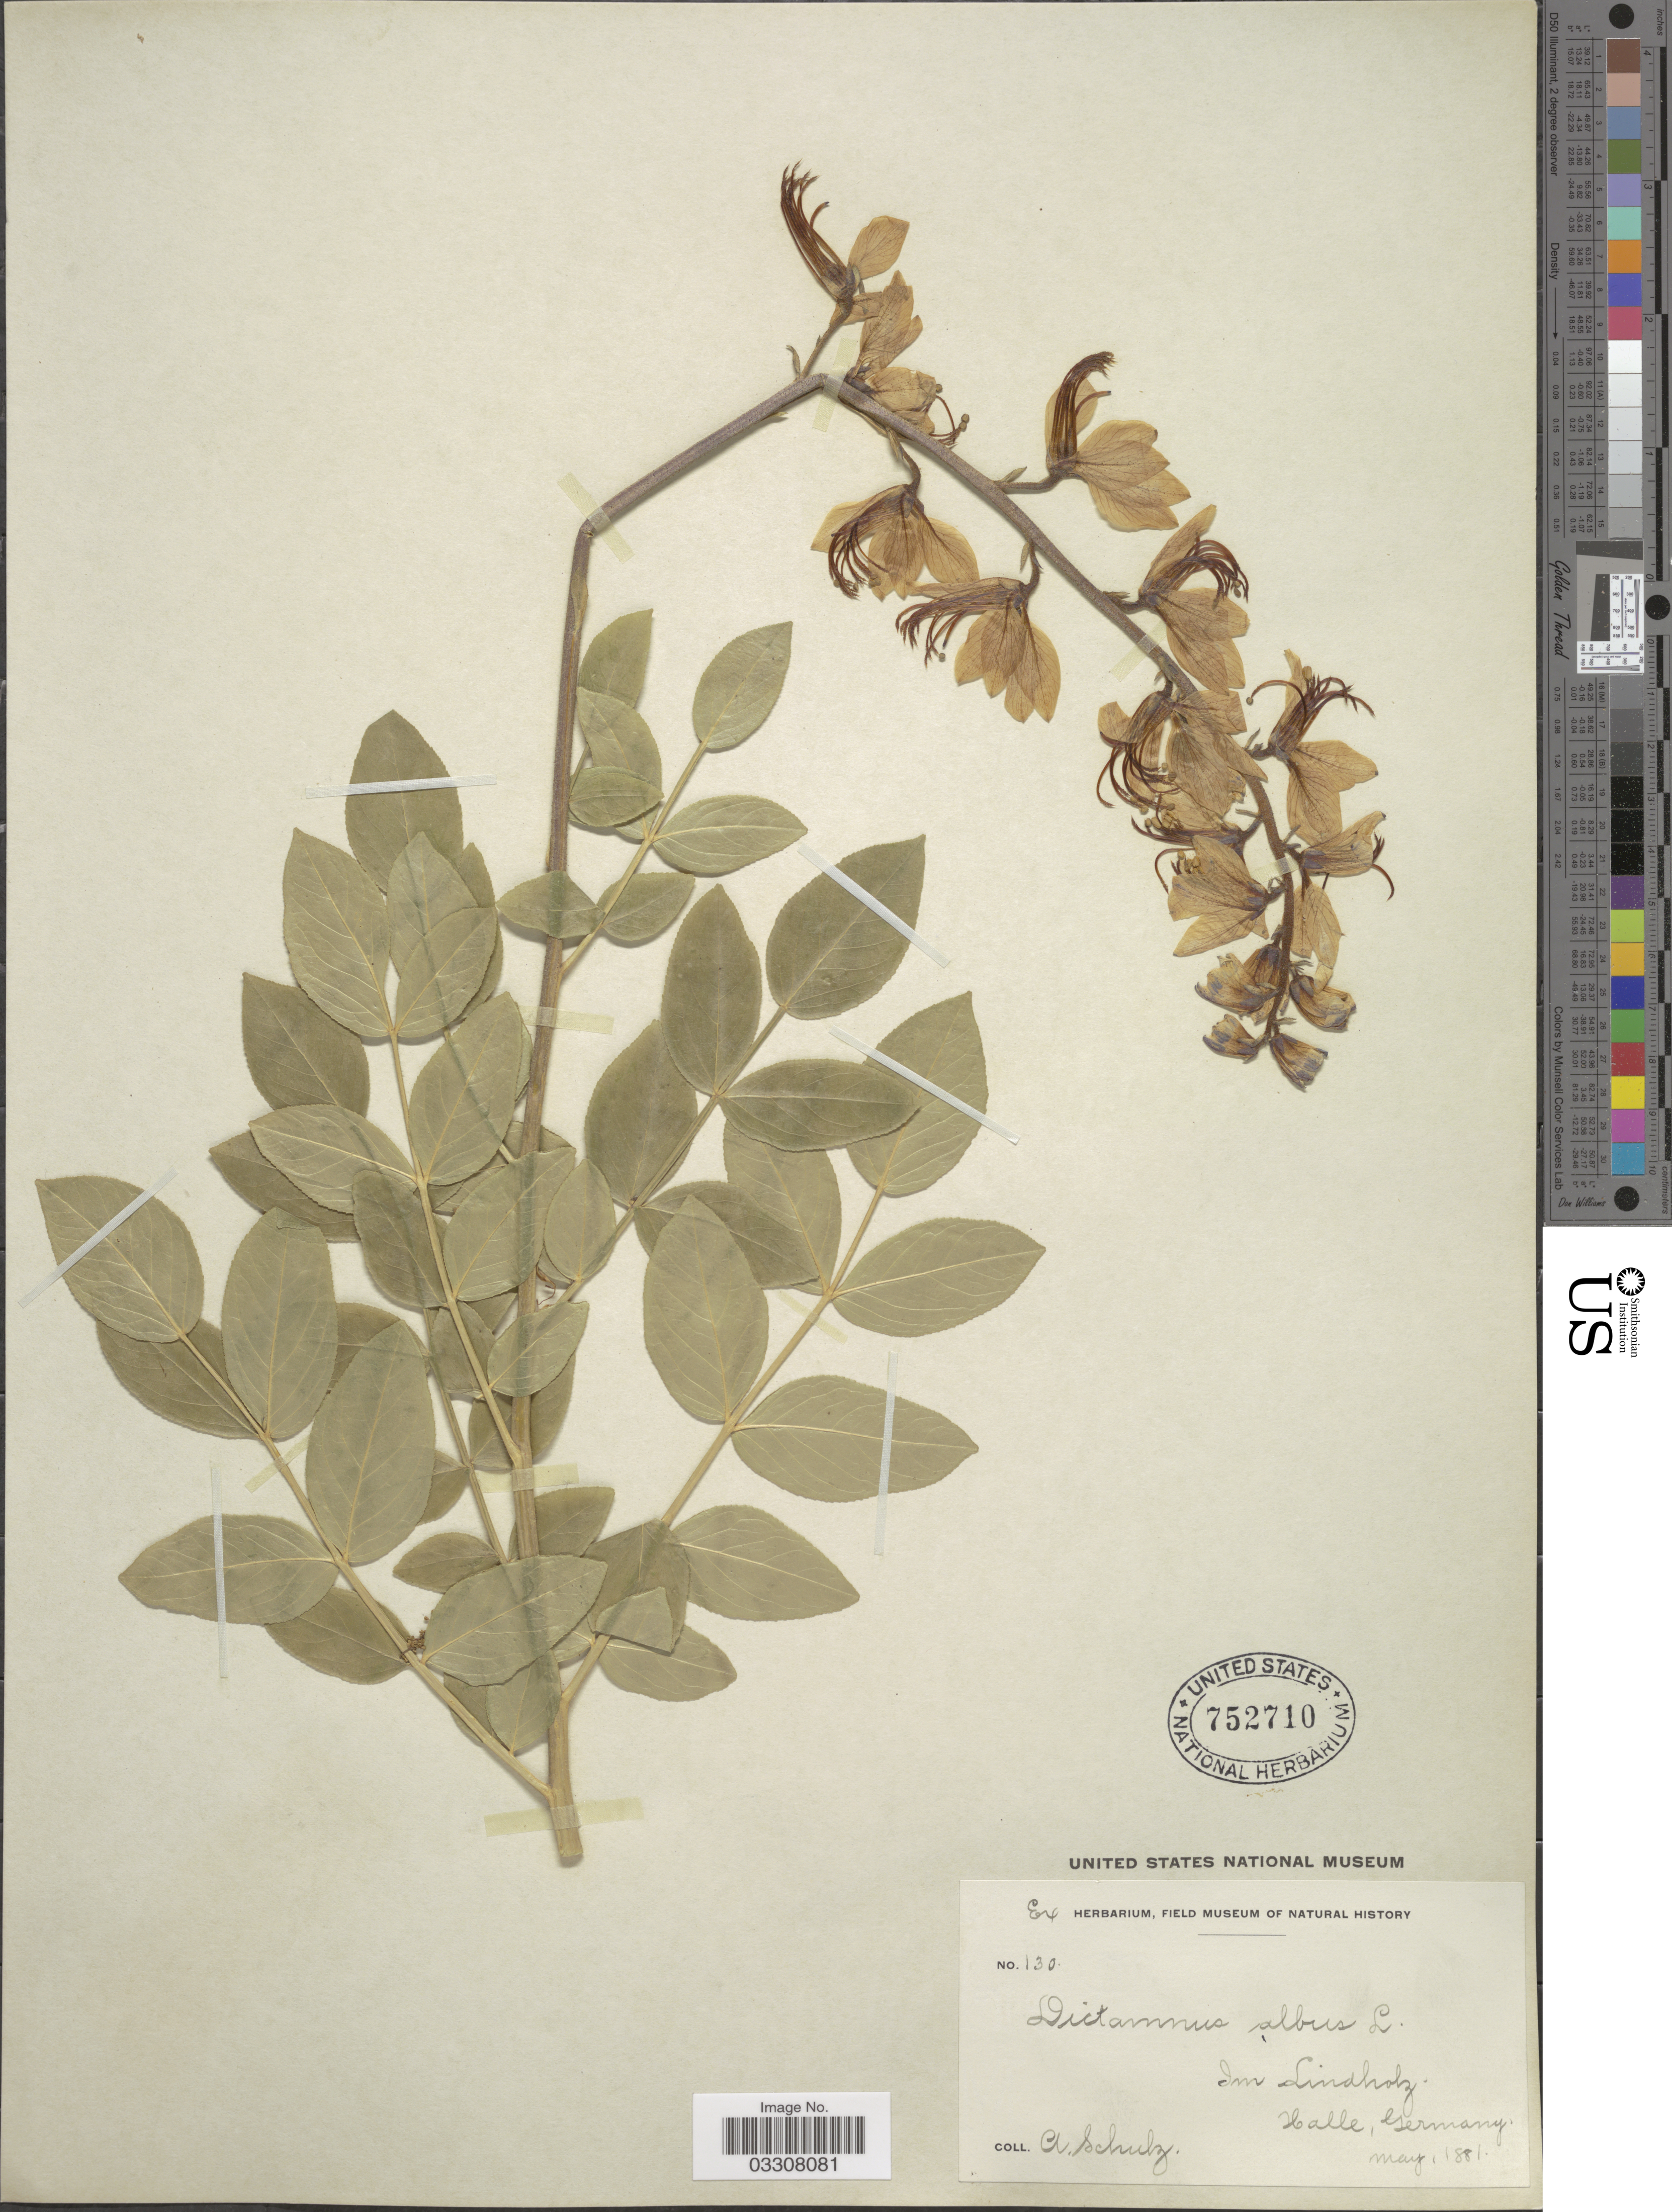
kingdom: Plantae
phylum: Tracheophyta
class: Magnoliopsida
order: Sapindales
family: Rutaceae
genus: Dictamnus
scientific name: Dictamnus albus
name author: L.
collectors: A. Schulz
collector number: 130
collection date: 1881-05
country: Germany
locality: Im Lindholz-Halle.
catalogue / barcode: US 752710